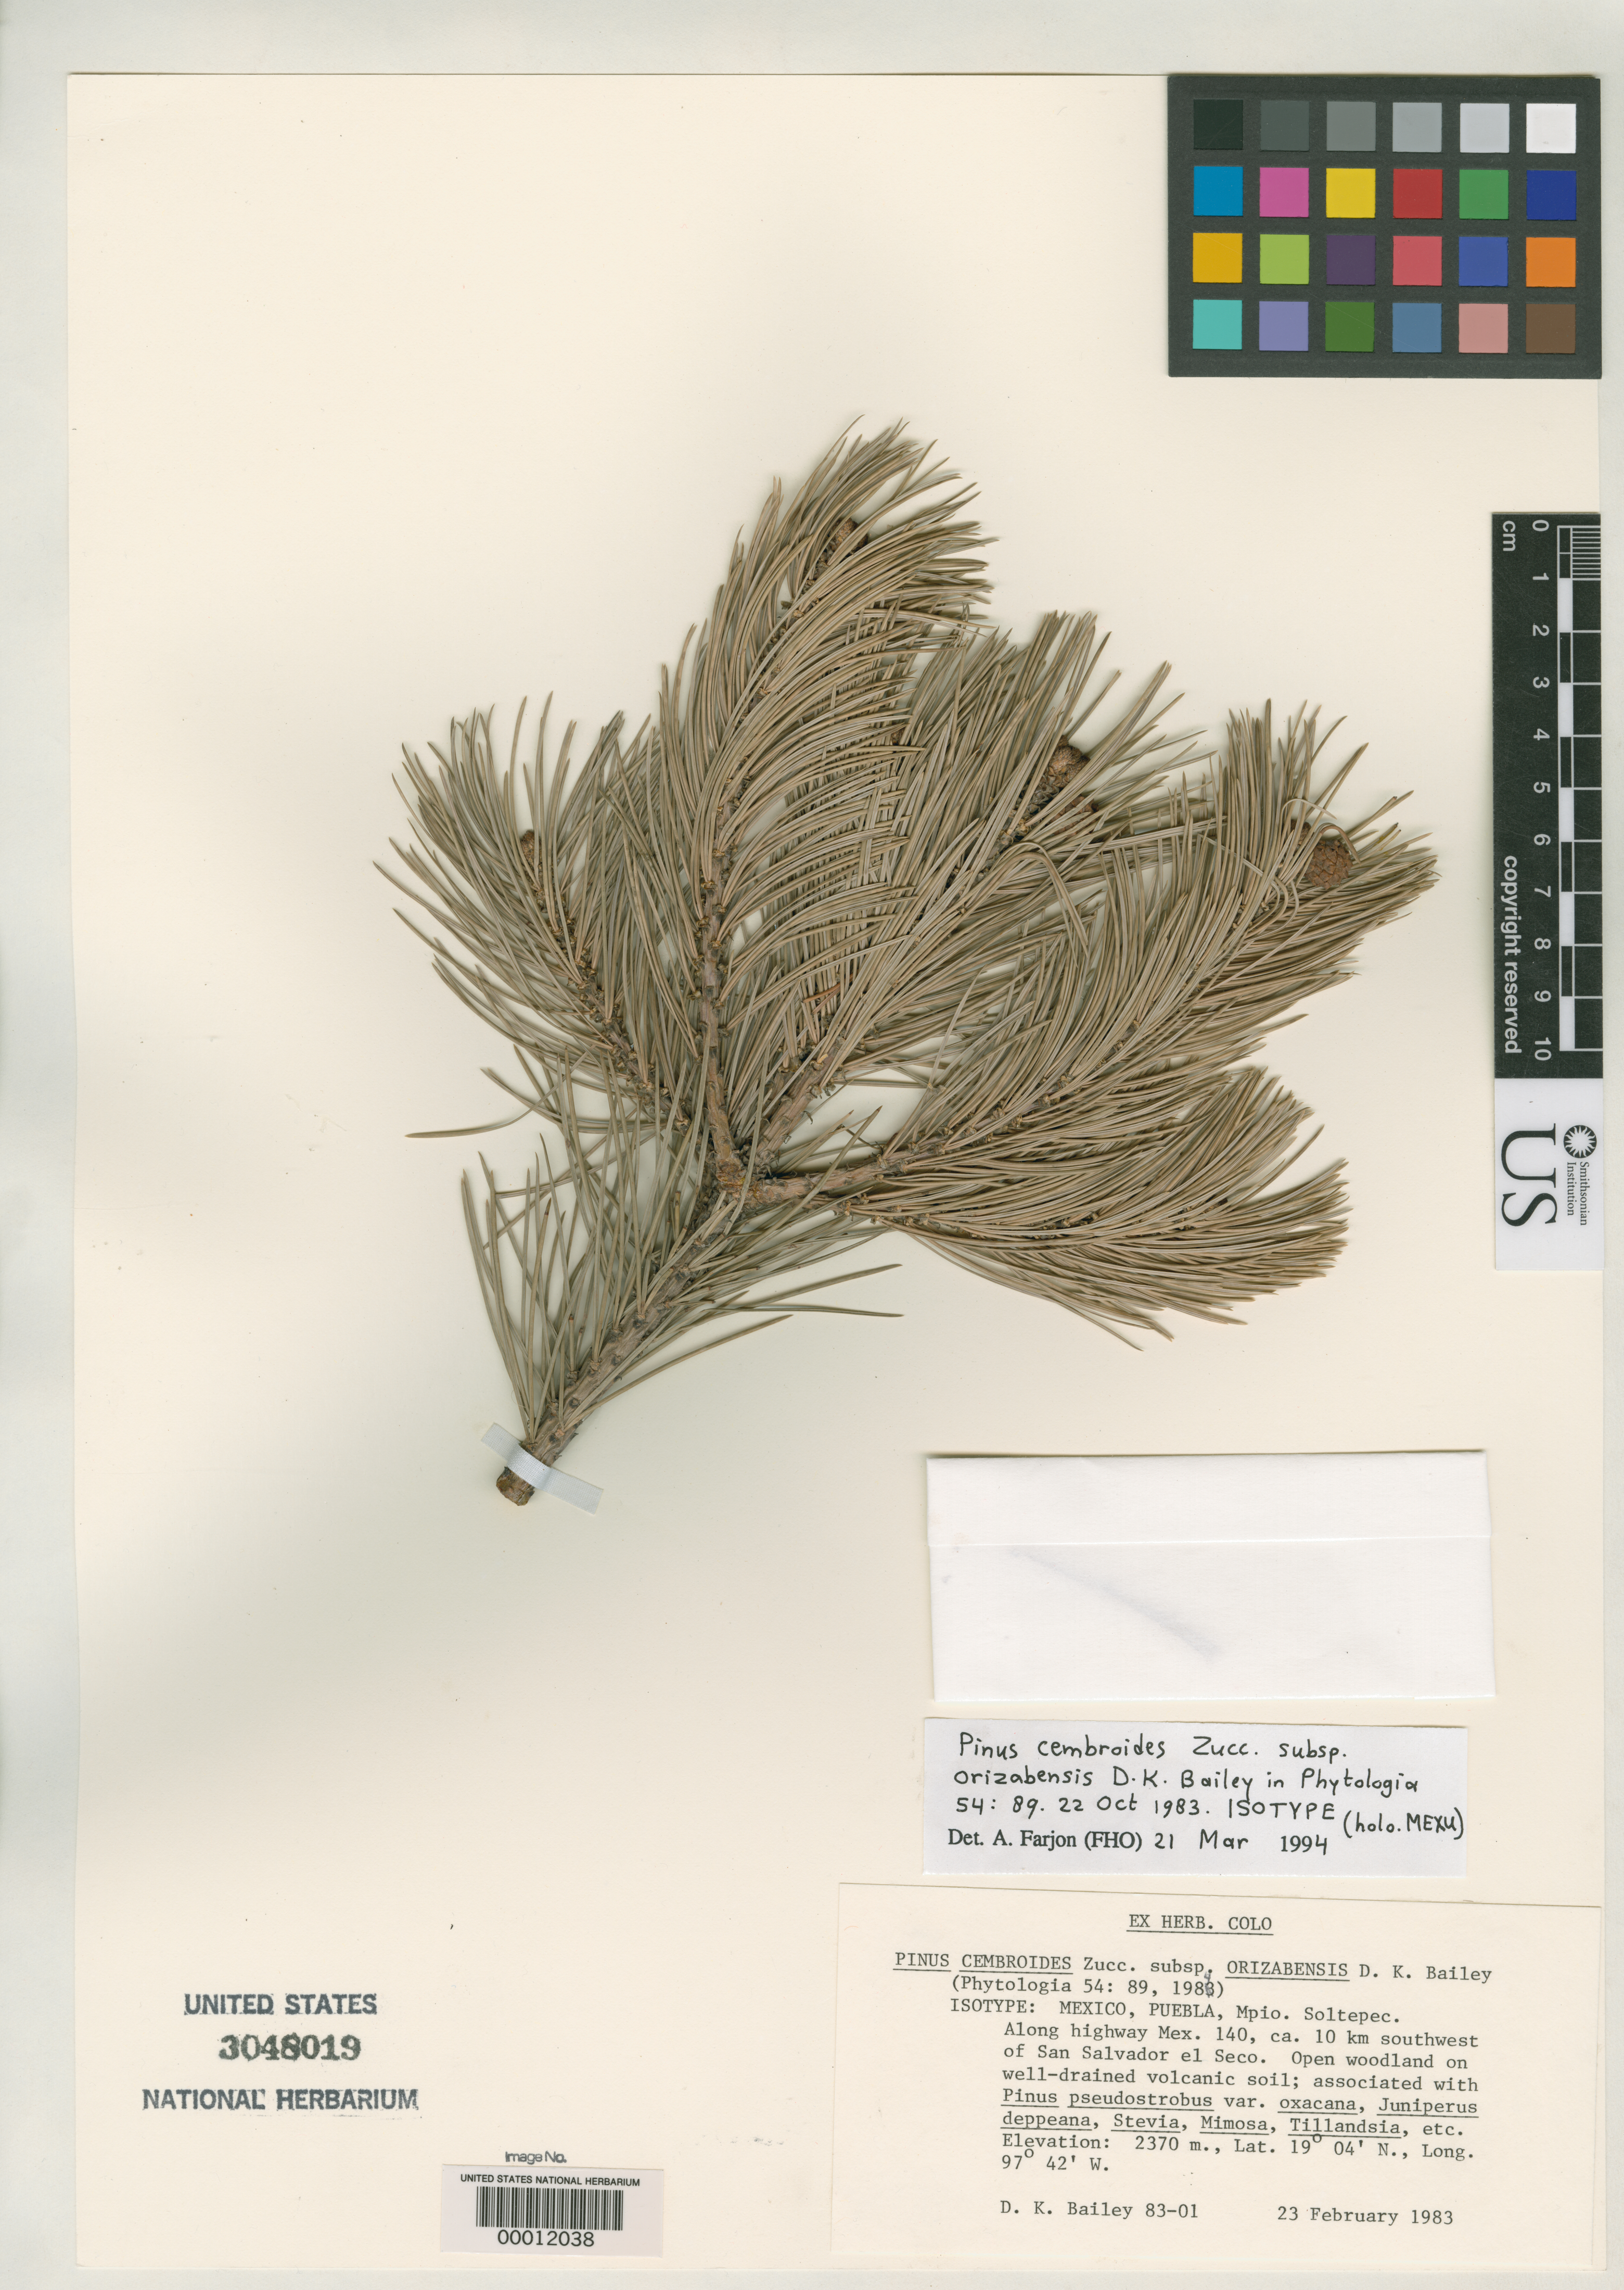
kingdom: Plantae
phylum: Tracheophyta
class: Pinopsida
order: Pinales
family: Pinaceae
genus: Pinus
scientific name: Pinus cembroides subsp. orizabensis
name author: D.K. Bailey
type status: Isotype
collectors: D. K. Bailey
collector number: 83-01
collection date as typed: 23 Feb 1983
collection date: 1983-02-23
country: Mexico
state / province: Puebla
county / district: Soltepec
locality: Along Mexican highway 14, 10 km SW of San Salvador El Seco.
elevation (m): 2370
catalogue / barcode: US 3048019